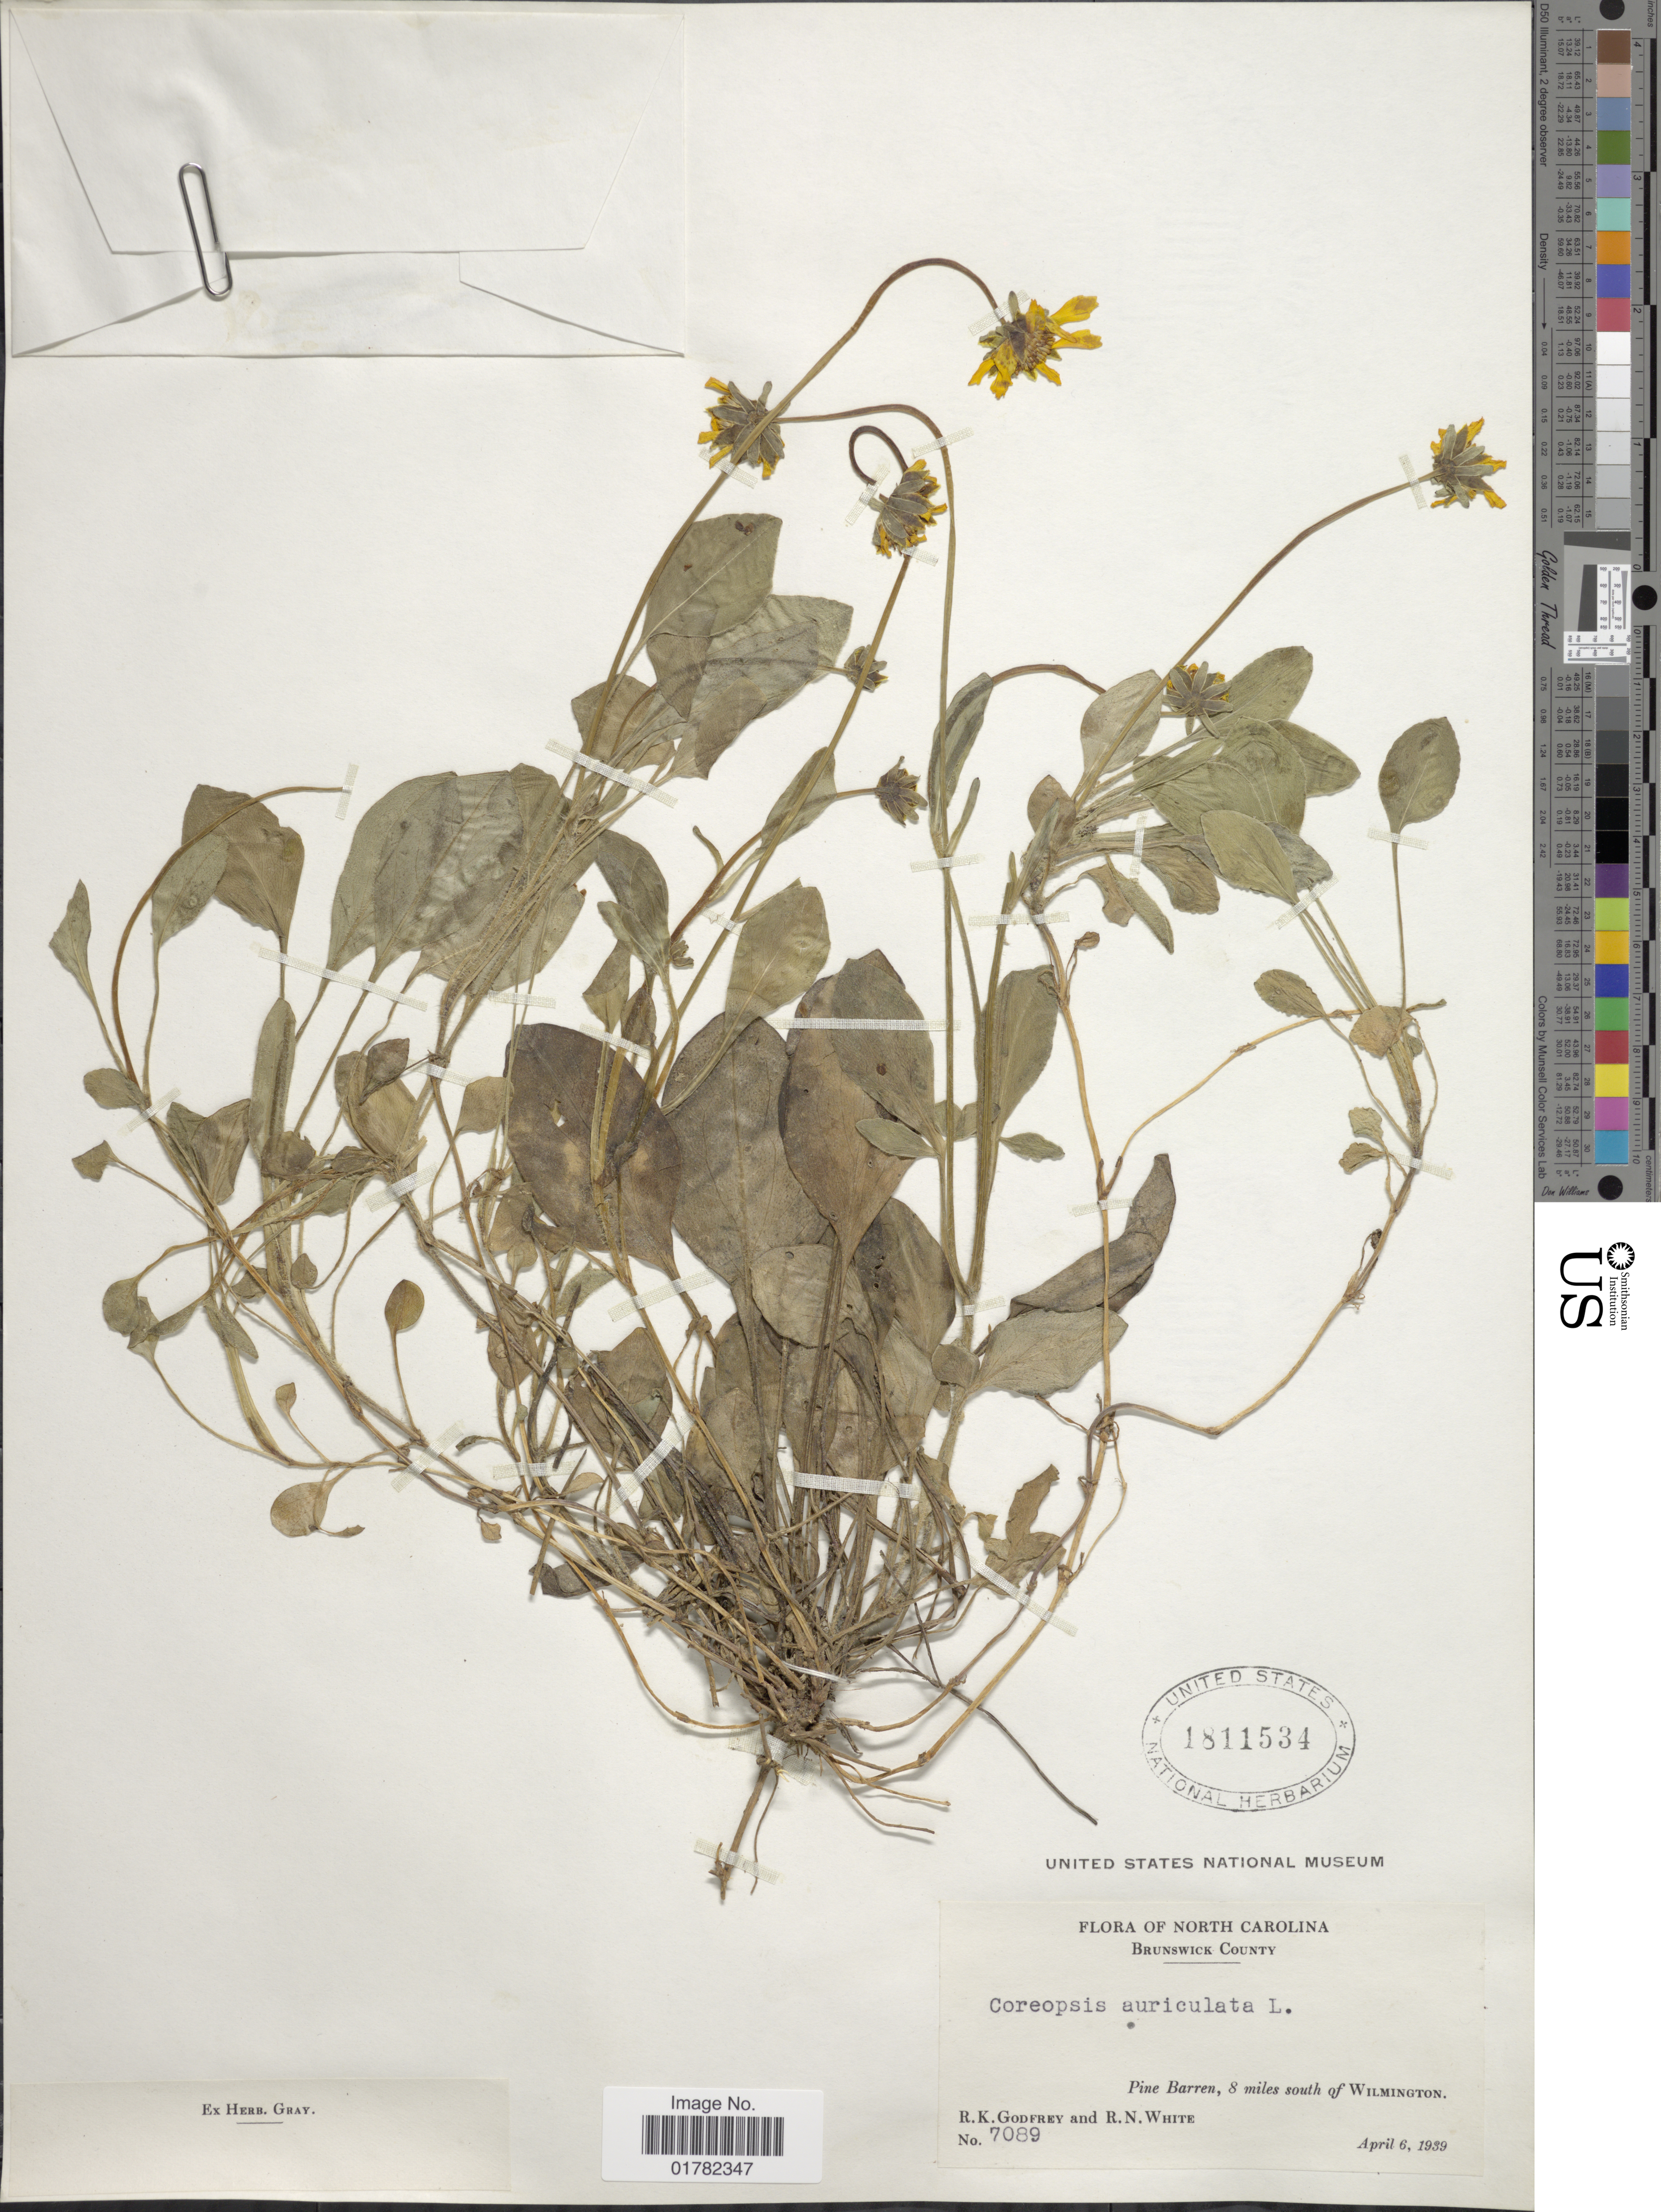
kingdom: Plantae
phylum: Tracheophyta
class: Magnoliopsida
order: Asterales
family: Asteraceae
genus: Coreopsis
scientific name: Coreopsis auriculata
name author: L.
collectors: R. K. Godfrey & R. N. White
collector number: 7089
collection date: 1939-04-06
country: United States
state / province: North Carolina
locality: Brunswick County, Pine Barren, 8 miles south of Wilmington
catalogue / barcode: US 1811534